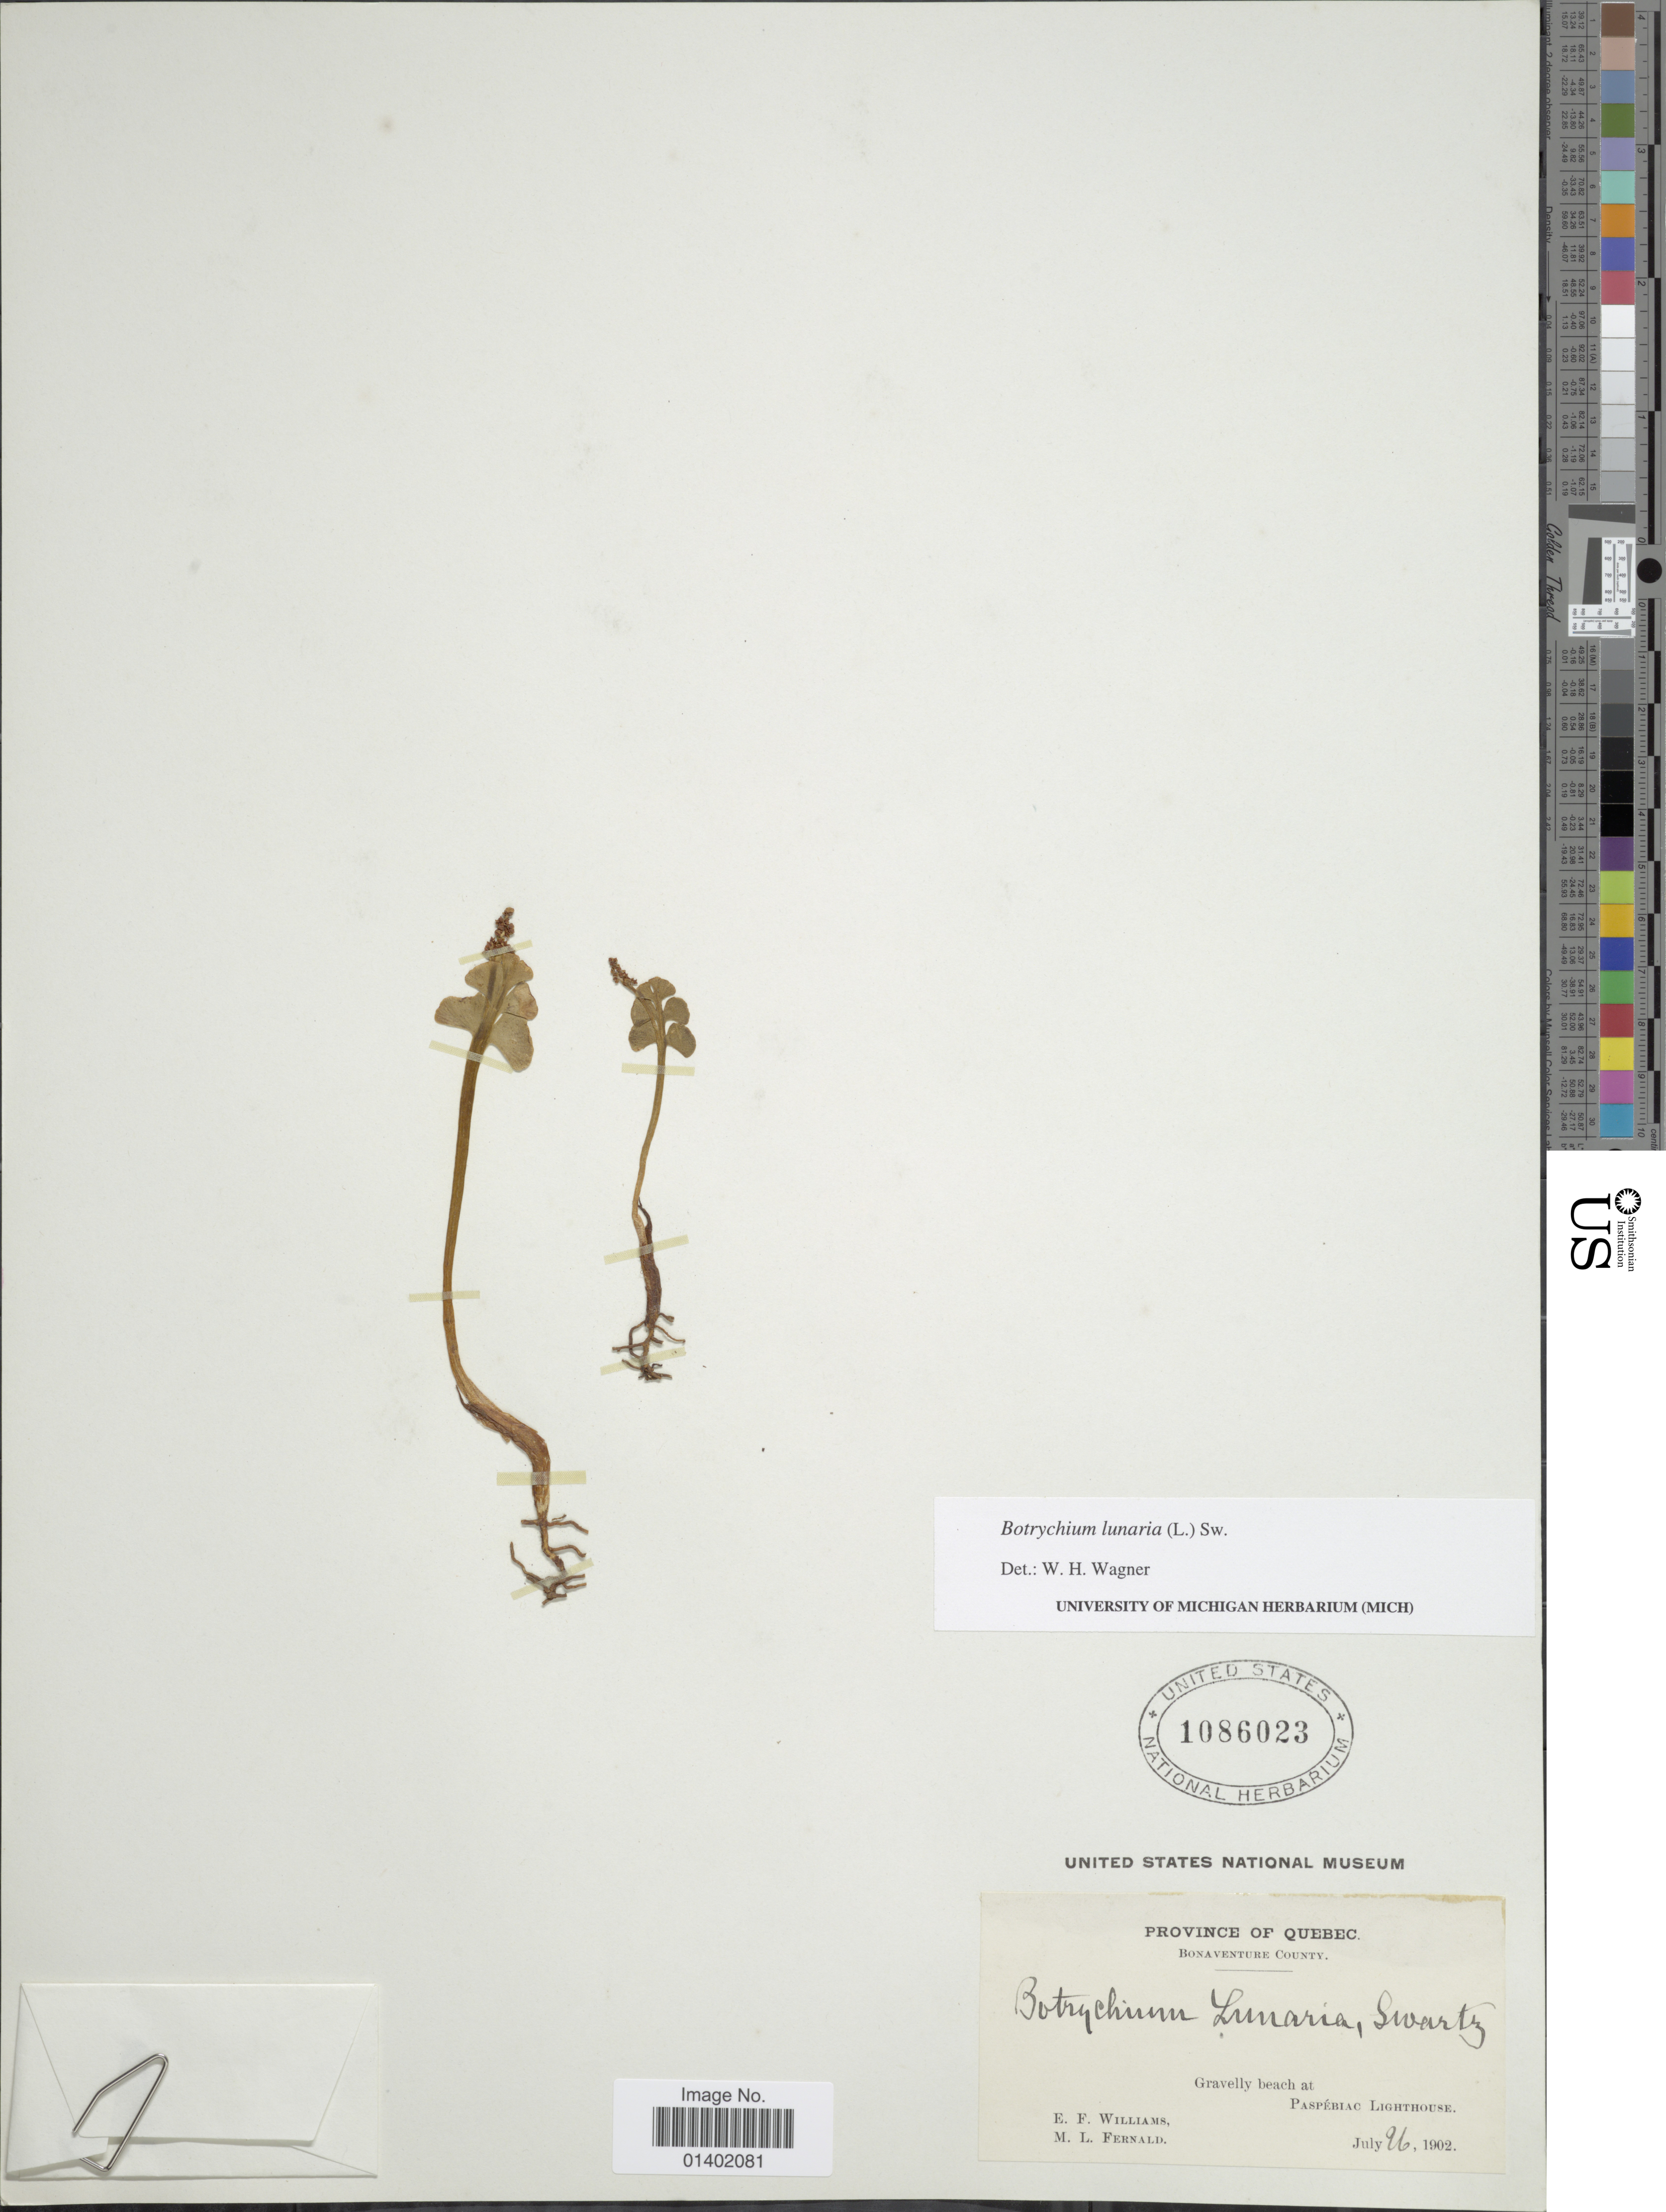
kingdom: Plantae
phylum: Tracheophyta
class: Polypodiopsida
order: Ophioglossales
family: Ophioglossaceae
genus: Botrychium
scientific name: Botrychium lunaria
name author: (L.) Sw.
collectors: E. Williams & M. L. Fernald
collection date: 1902-07-26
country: Canada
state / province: Quebec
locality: Bonaventure County, Gravelly beach at Paspebiac Lighthouse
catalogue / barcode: US 1086023